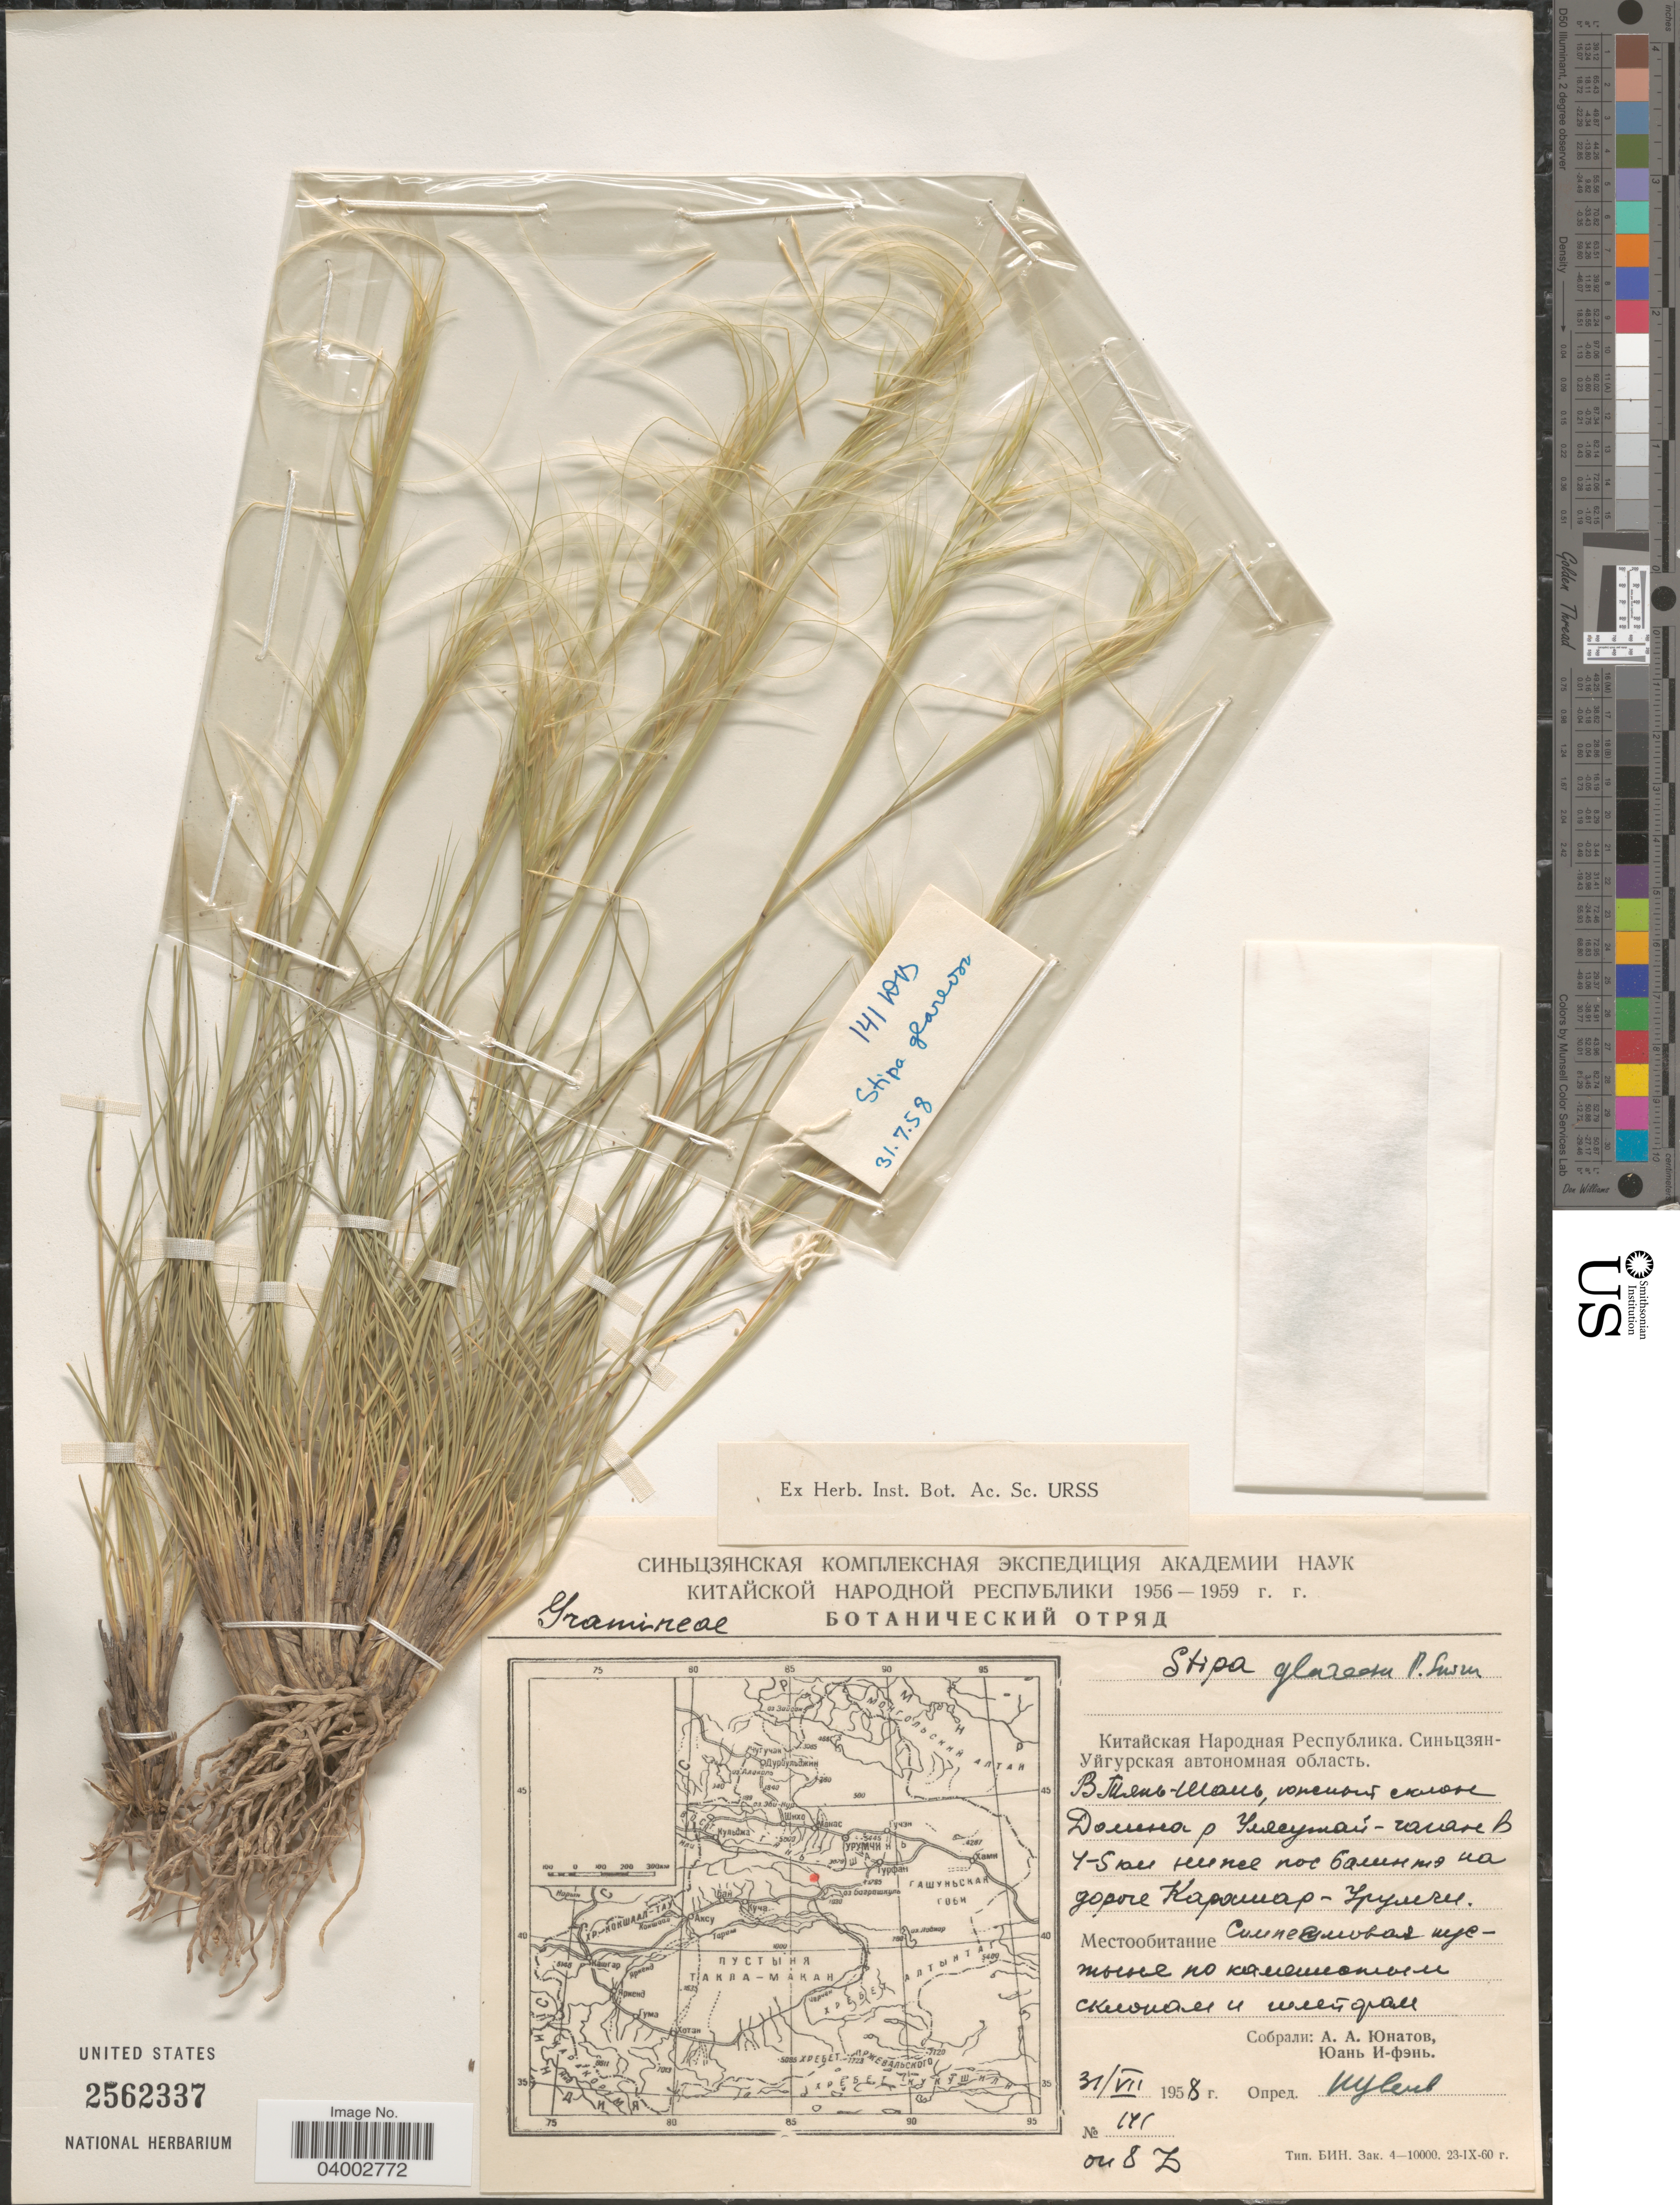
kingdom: Plantae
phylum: Tracheophyta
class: Liliopsida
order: Poales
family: Poaceae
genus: Stipa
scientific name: Stipa caucasica subsp. glareosa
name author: (P.A. Smirn.) Tzvelev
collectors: A. Unatov & Yuan I-fen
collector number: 141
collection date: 1958-07-31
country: China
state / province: Xinjiang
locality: Ulyasutai-Chagan river valley, 4-5 km before Balinte settlement along road to Karashar - Urumchi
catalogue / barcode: US 2562337